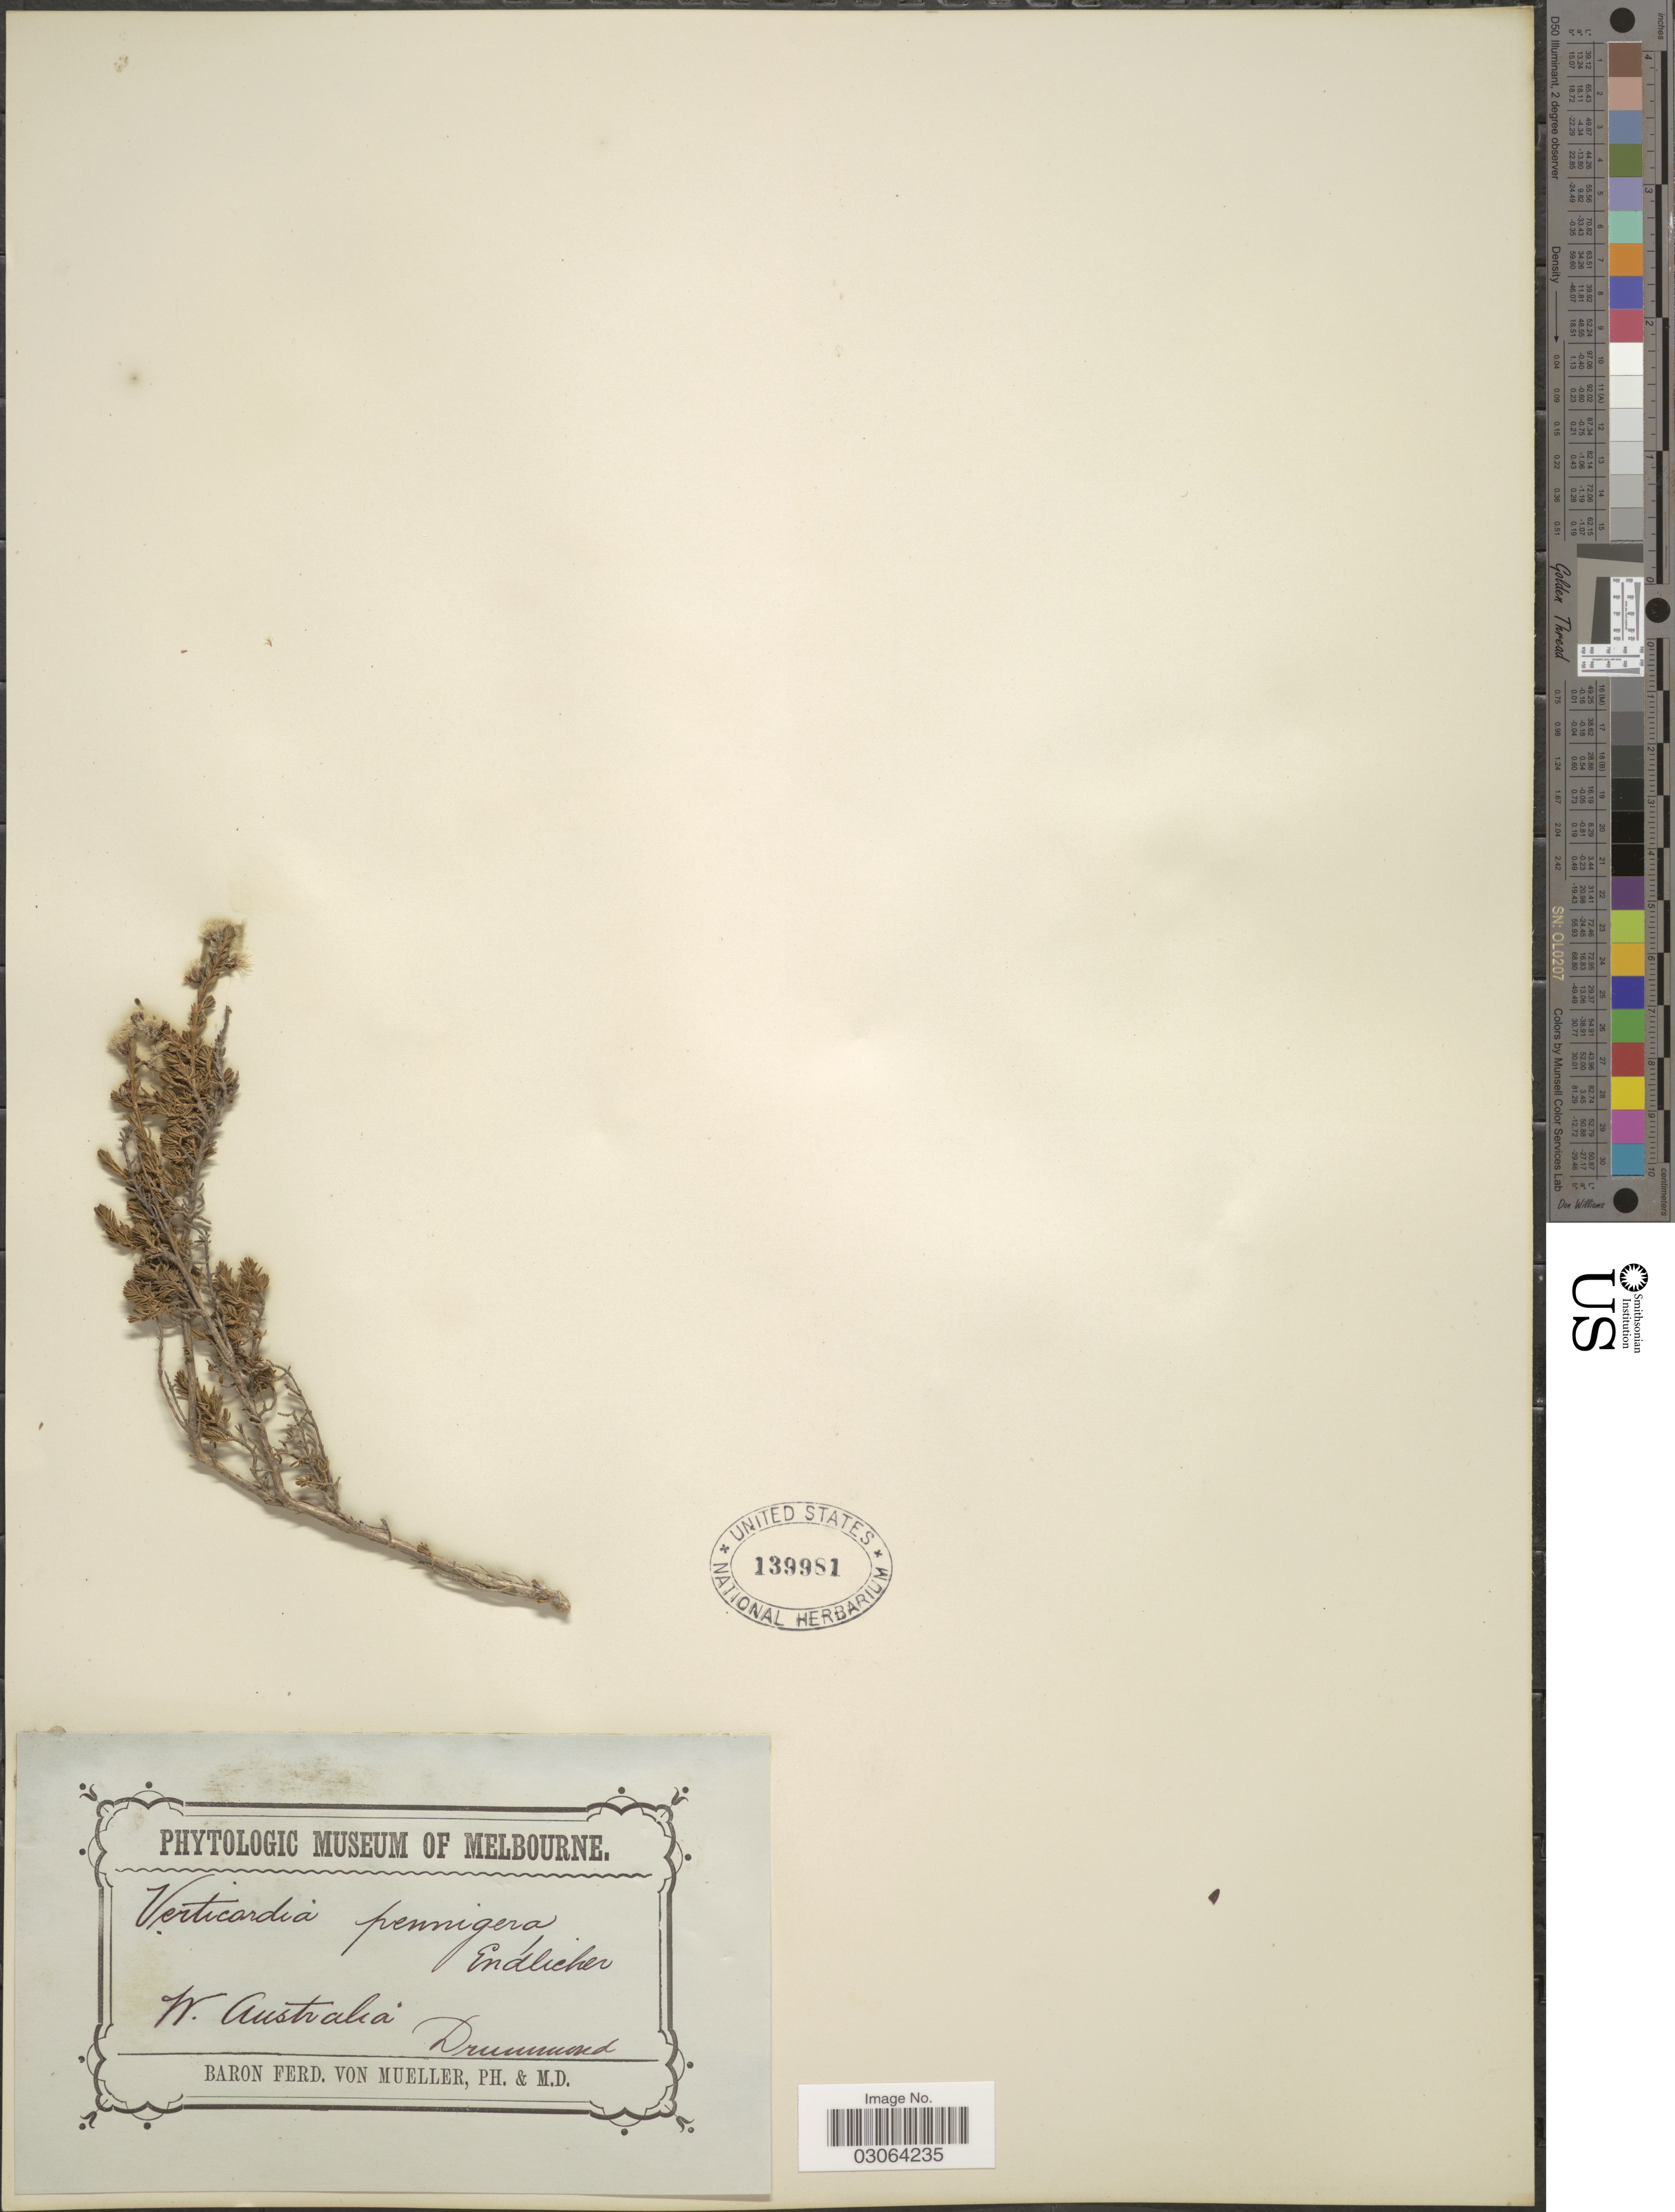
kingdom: Plantae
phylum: Tracheophyta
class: Magnoliopsida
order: Myrtales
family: Myrtaceae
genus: Verticordia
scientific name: Verticordia pennigera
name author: Endl.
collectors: -. Drummond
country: Australia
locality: W. Australia.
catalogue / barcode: US 139981